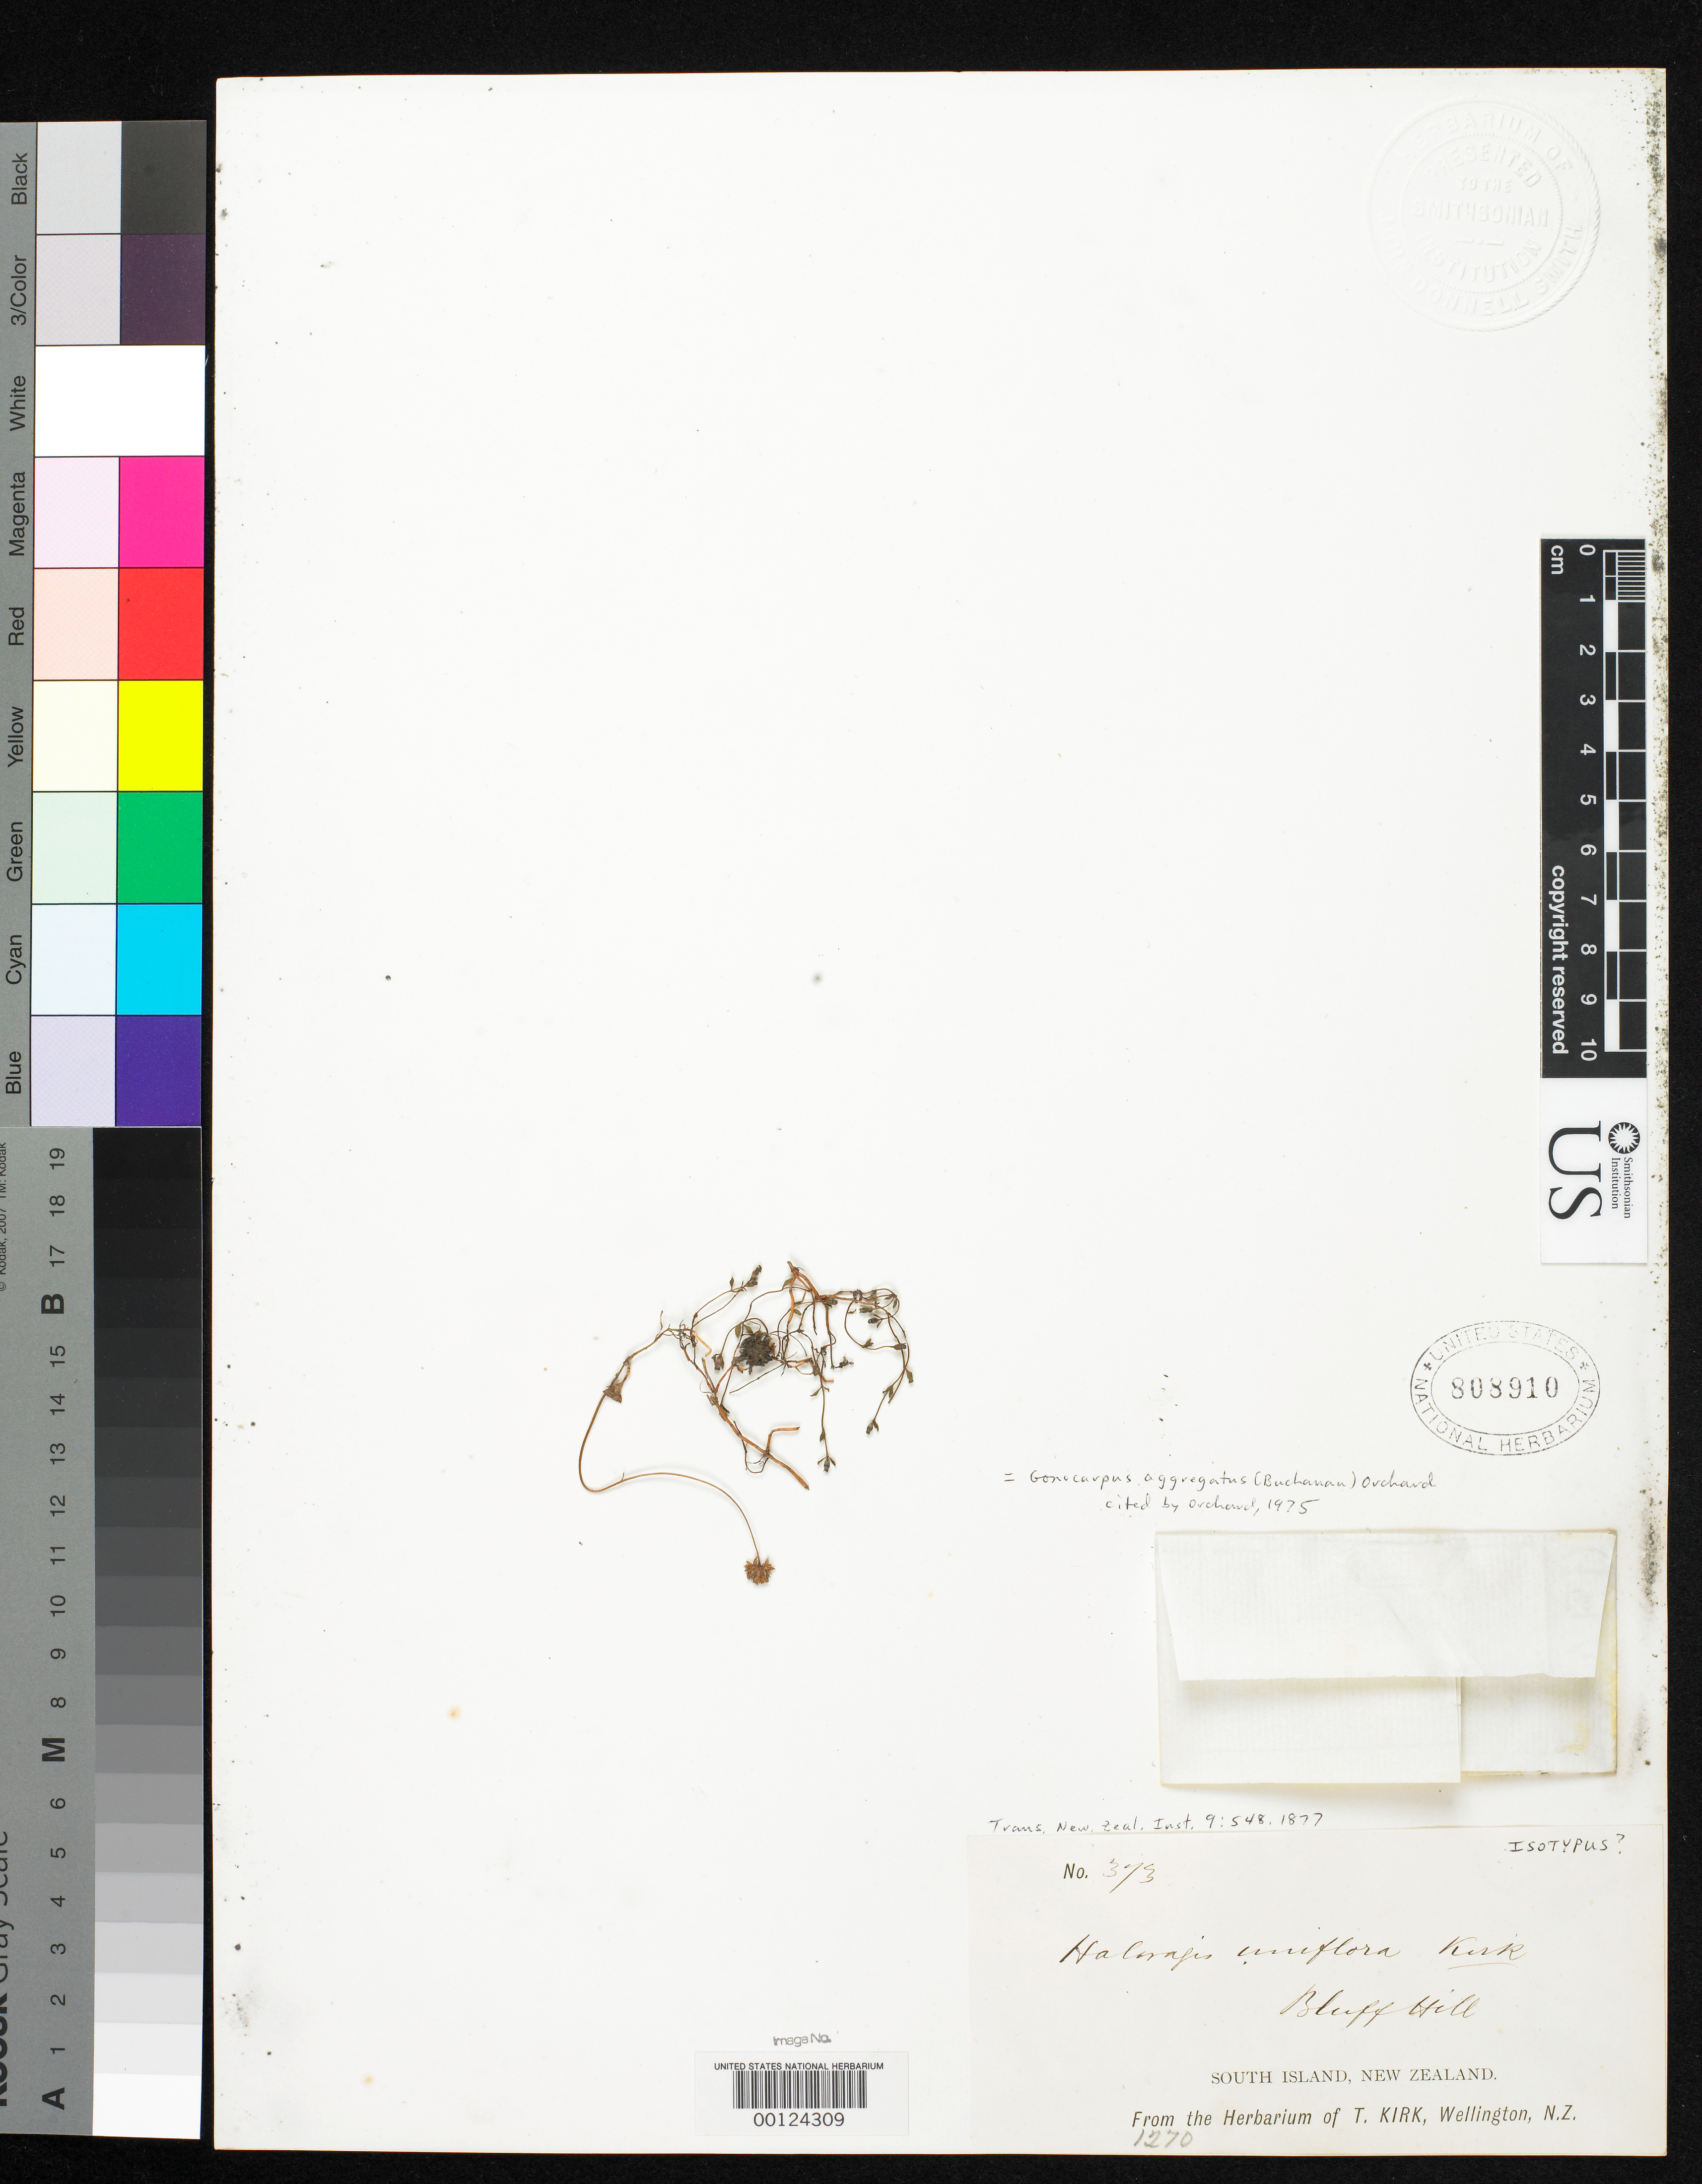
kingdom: Plantae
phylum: Tracheophyta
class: Magnoliopsida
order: Saxifragales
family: Haloragaceae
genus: Haloragis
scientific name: Haloragis uniflora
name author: Kirk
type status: Isotype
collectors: T. Kirk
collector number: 373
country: New Zealand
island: South Island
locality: Bluff Hill.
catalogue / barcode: US 808910